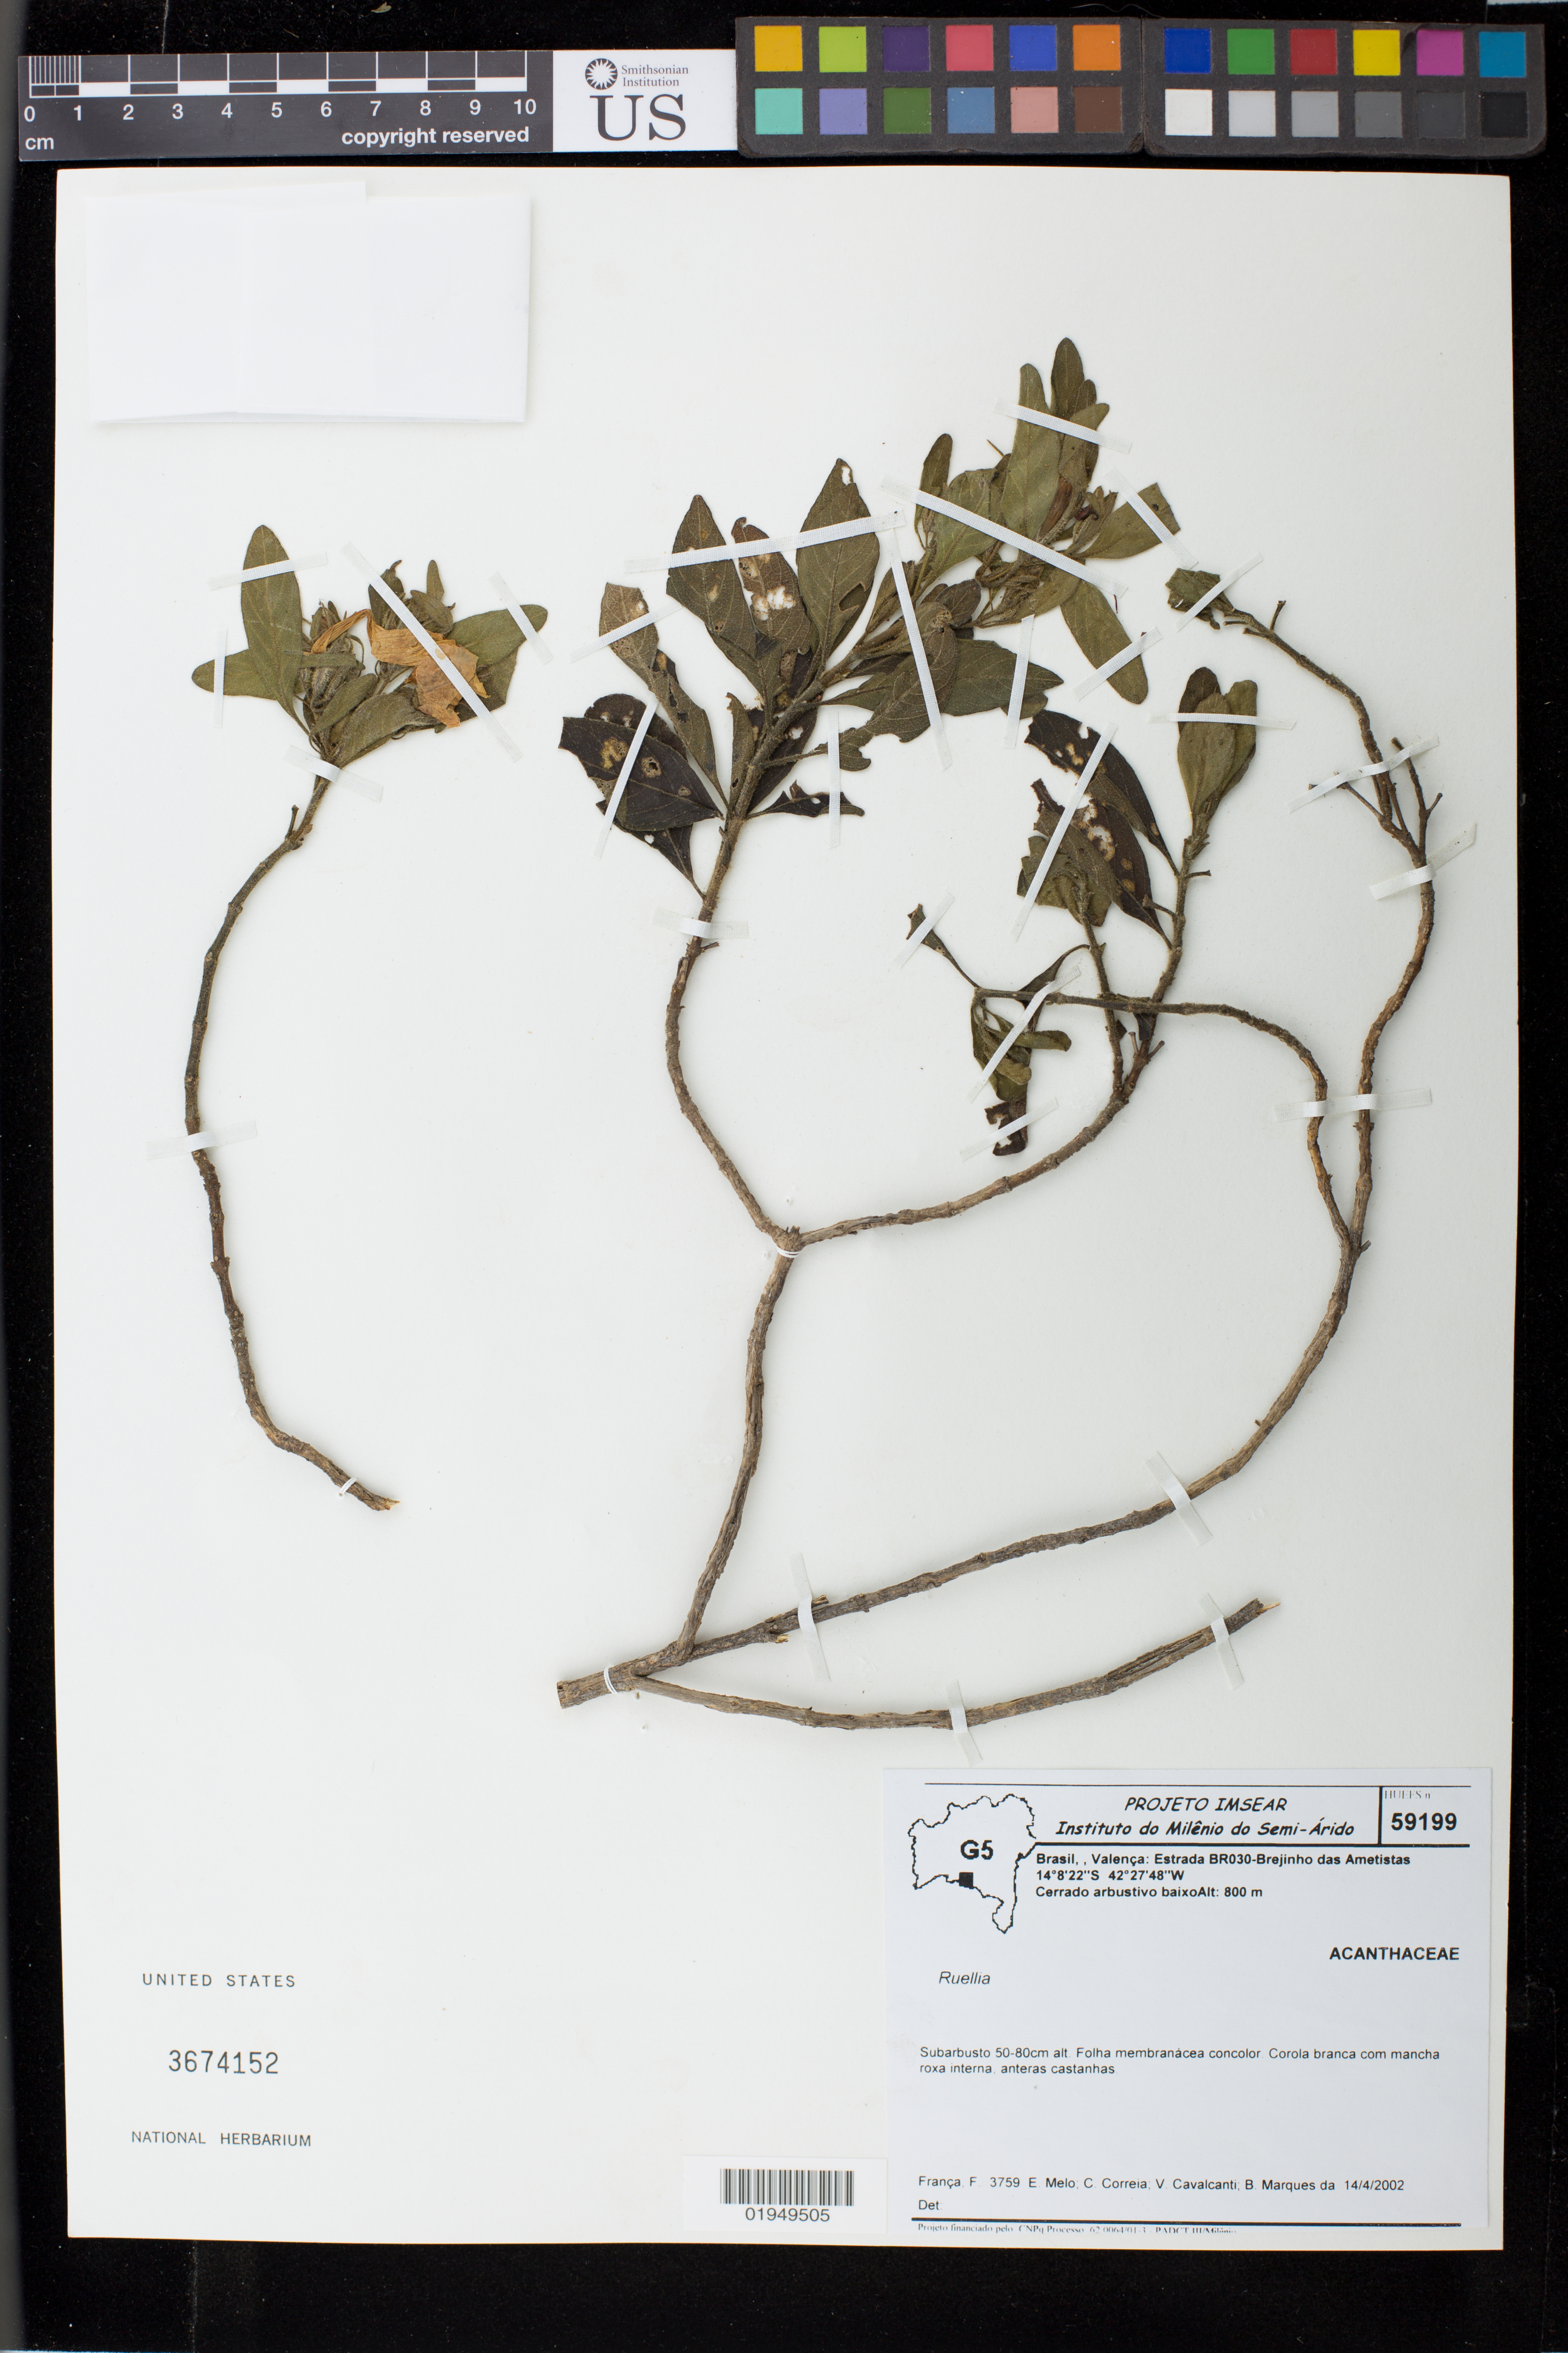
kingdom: Plantae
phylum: Tracheophyta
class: Magnoliopsida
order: Lamiales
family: Acanthaceae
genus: Ruellia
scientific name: Ruellia sp.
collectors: F. França, E. Melo, C. Correia, V. Cavalcanti & B. da Silva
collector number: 3759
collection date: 2002-04-14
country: Brazil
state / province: Bahia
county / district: Valença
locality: Estrada BR030-Brejinho das Ametistas.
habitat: Cerrado arbustivo.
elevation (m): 800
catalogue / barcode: US 3674152